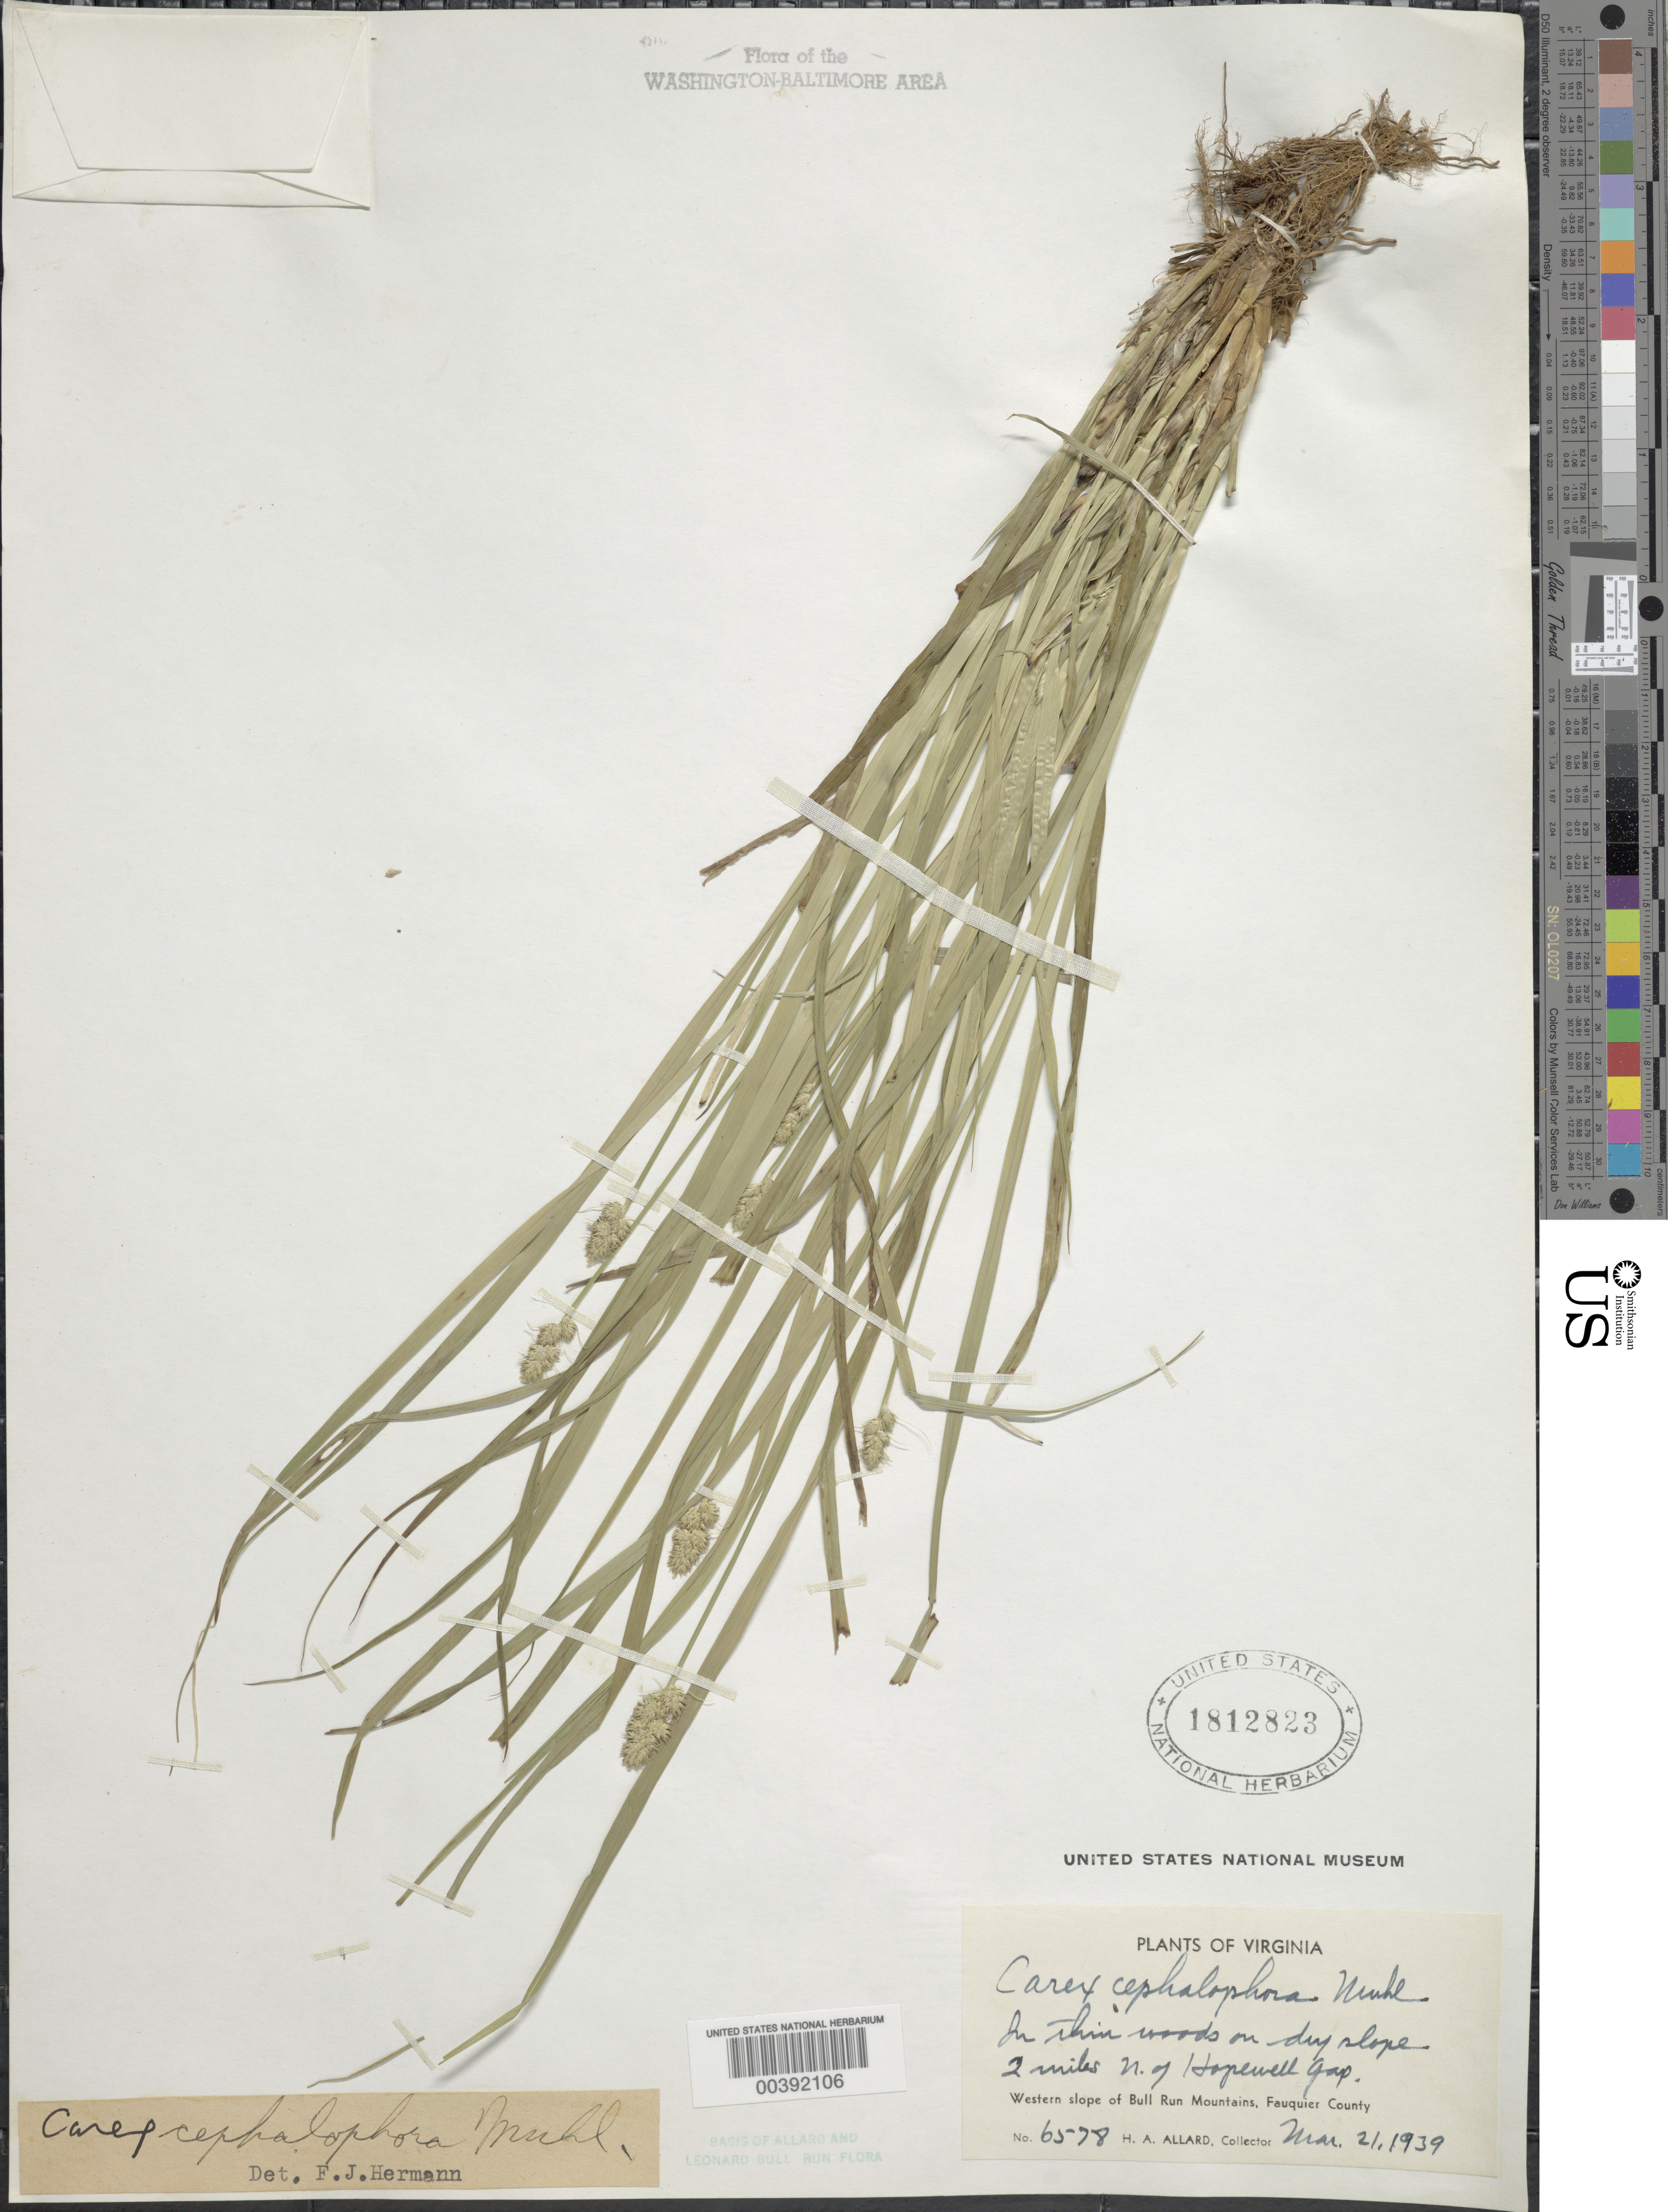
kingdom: Plantae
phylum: Tracheophyta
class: Liliopsida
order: Poales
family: Cyperaceae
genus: Carex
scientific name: Carex cephalophora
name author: Muhl. ex Willd.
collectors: H. A. Allard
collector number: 6578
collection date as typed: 21 Mar 1939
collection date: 1939-03-21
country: United States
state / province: Virginia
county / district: Fauquier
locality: N of Hopewell Gap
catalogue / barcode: US 1812823